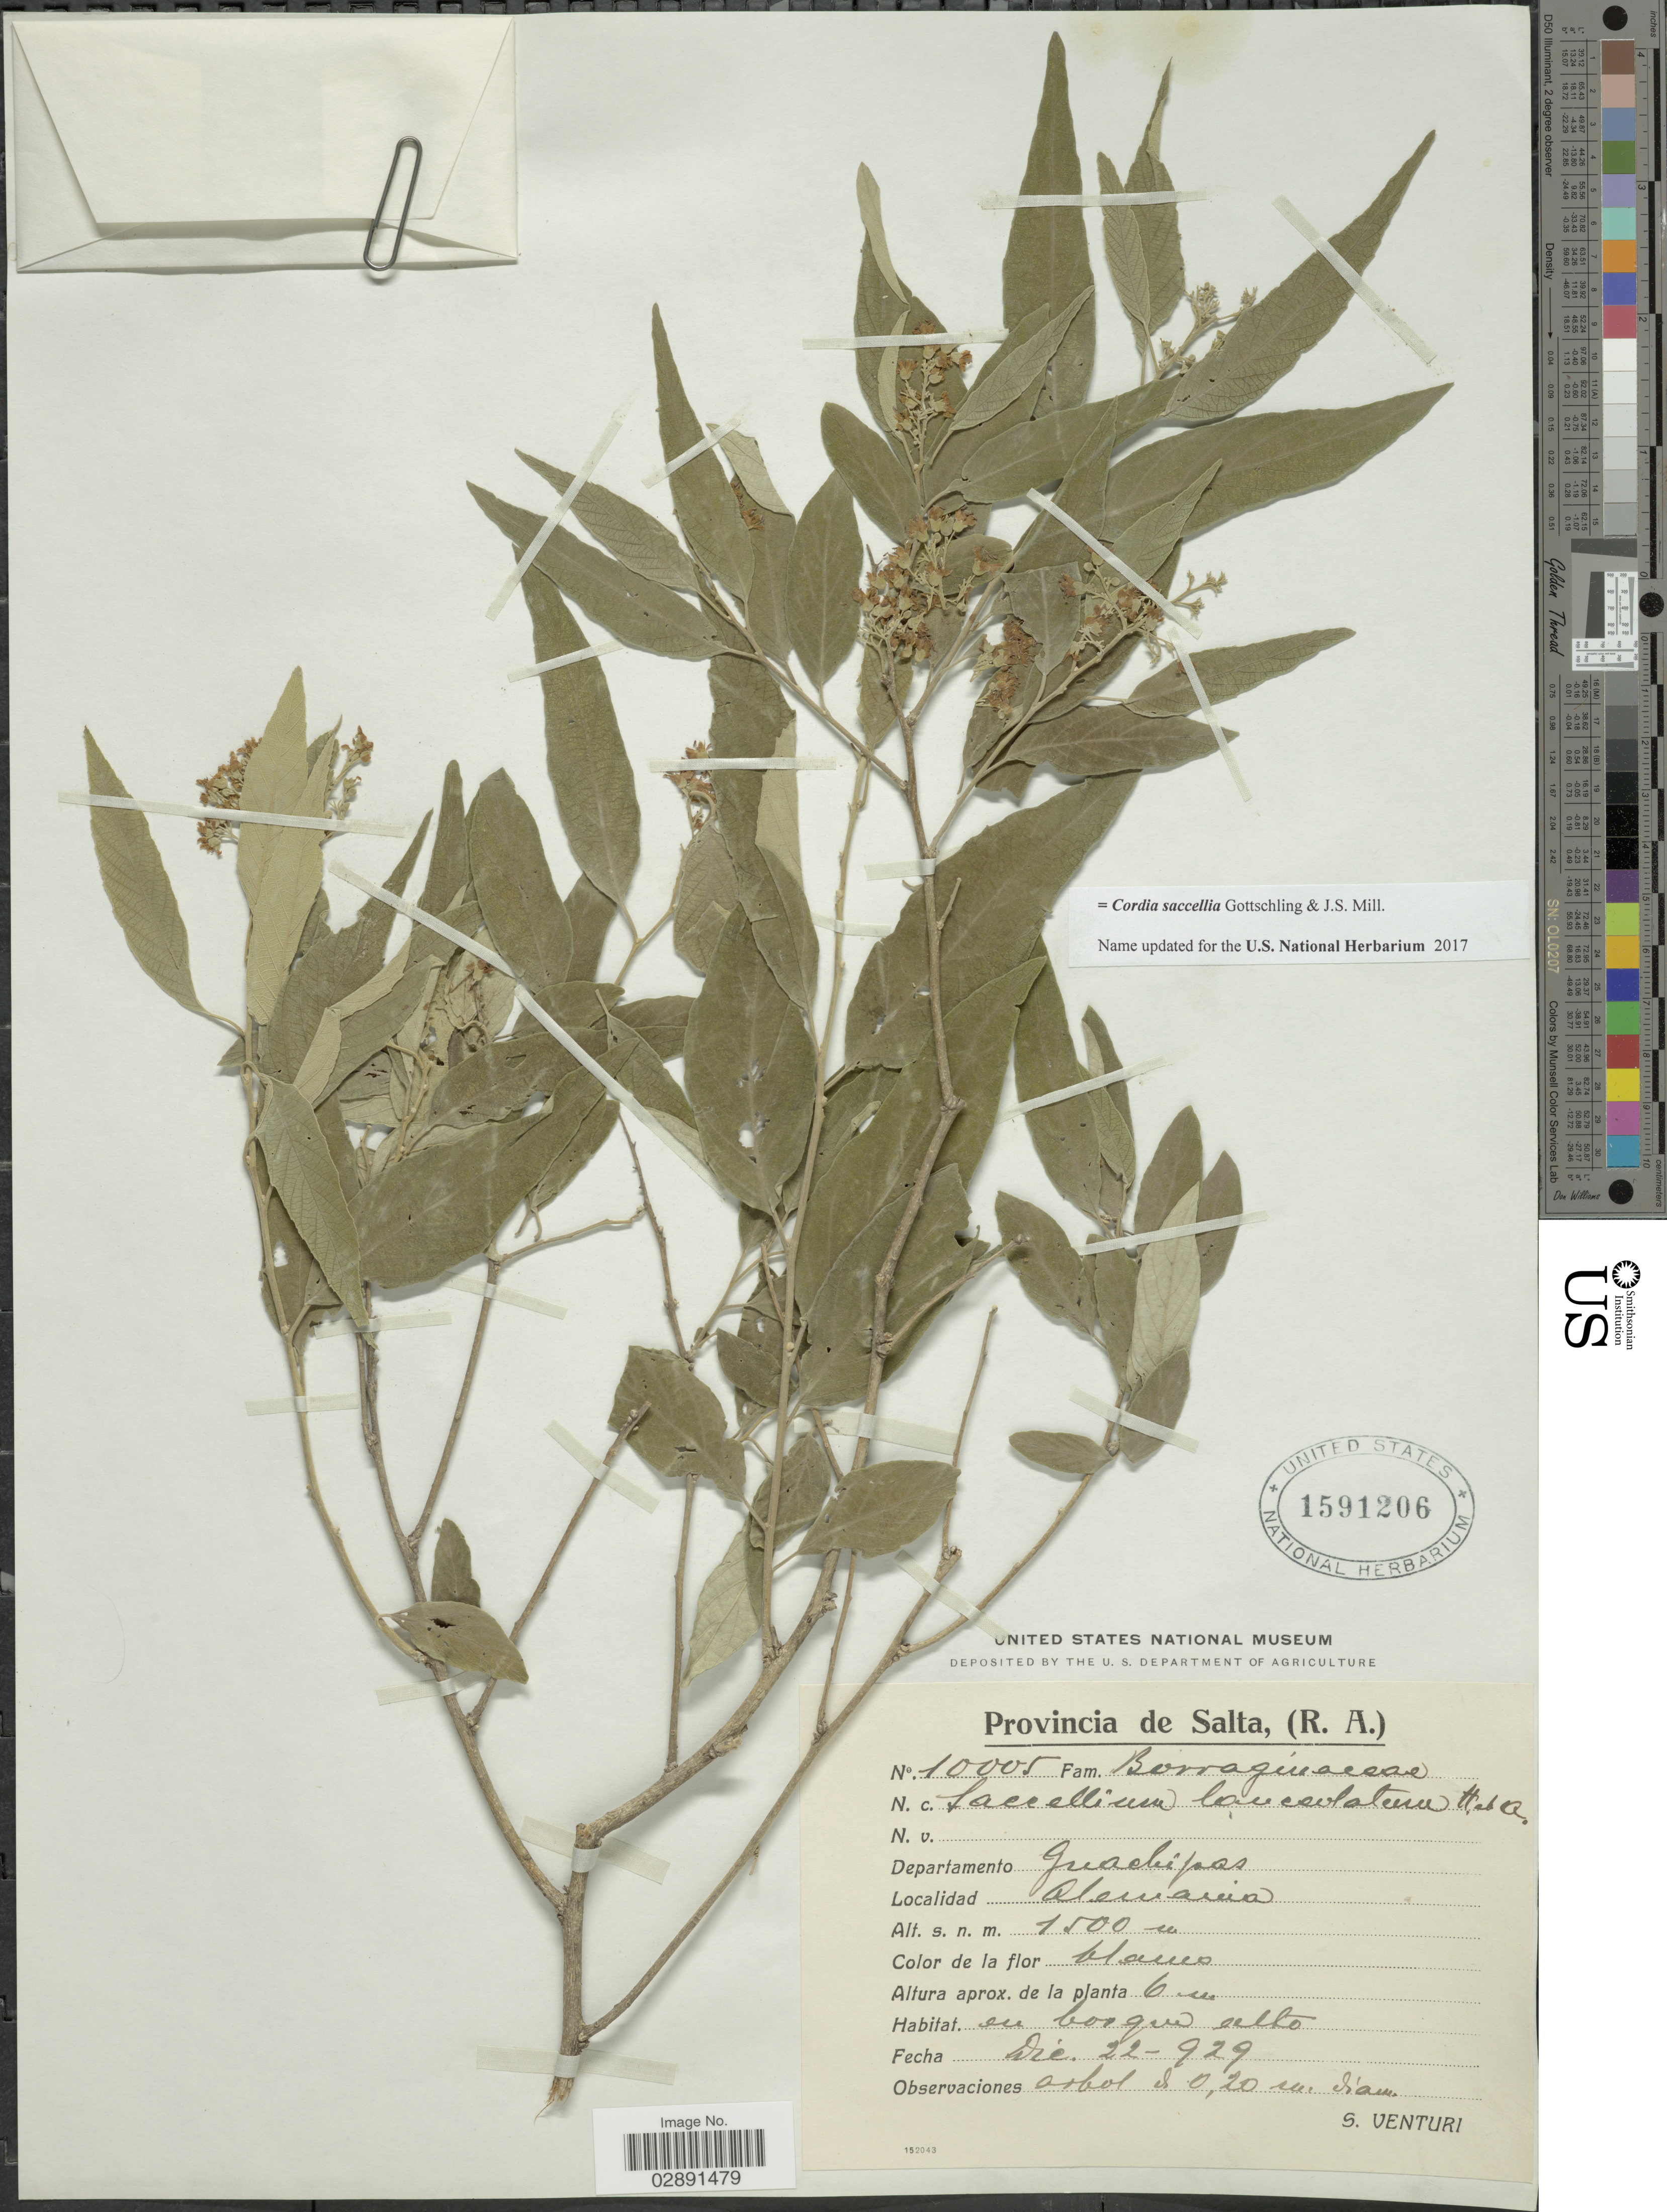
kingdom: Plantae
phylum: Tracheophyta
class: Magnoliopsida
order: Boraginales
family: Cordiaceae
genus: Cordia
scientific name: Cordia saccellia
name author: Gottschling & J.S. Mill.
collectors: S. Venturi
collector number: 10005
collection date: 1929-12-22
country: Argentina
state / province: Salta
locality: Departamento Guachipas. Alemania.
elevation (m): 1500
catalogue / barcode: US 1591206